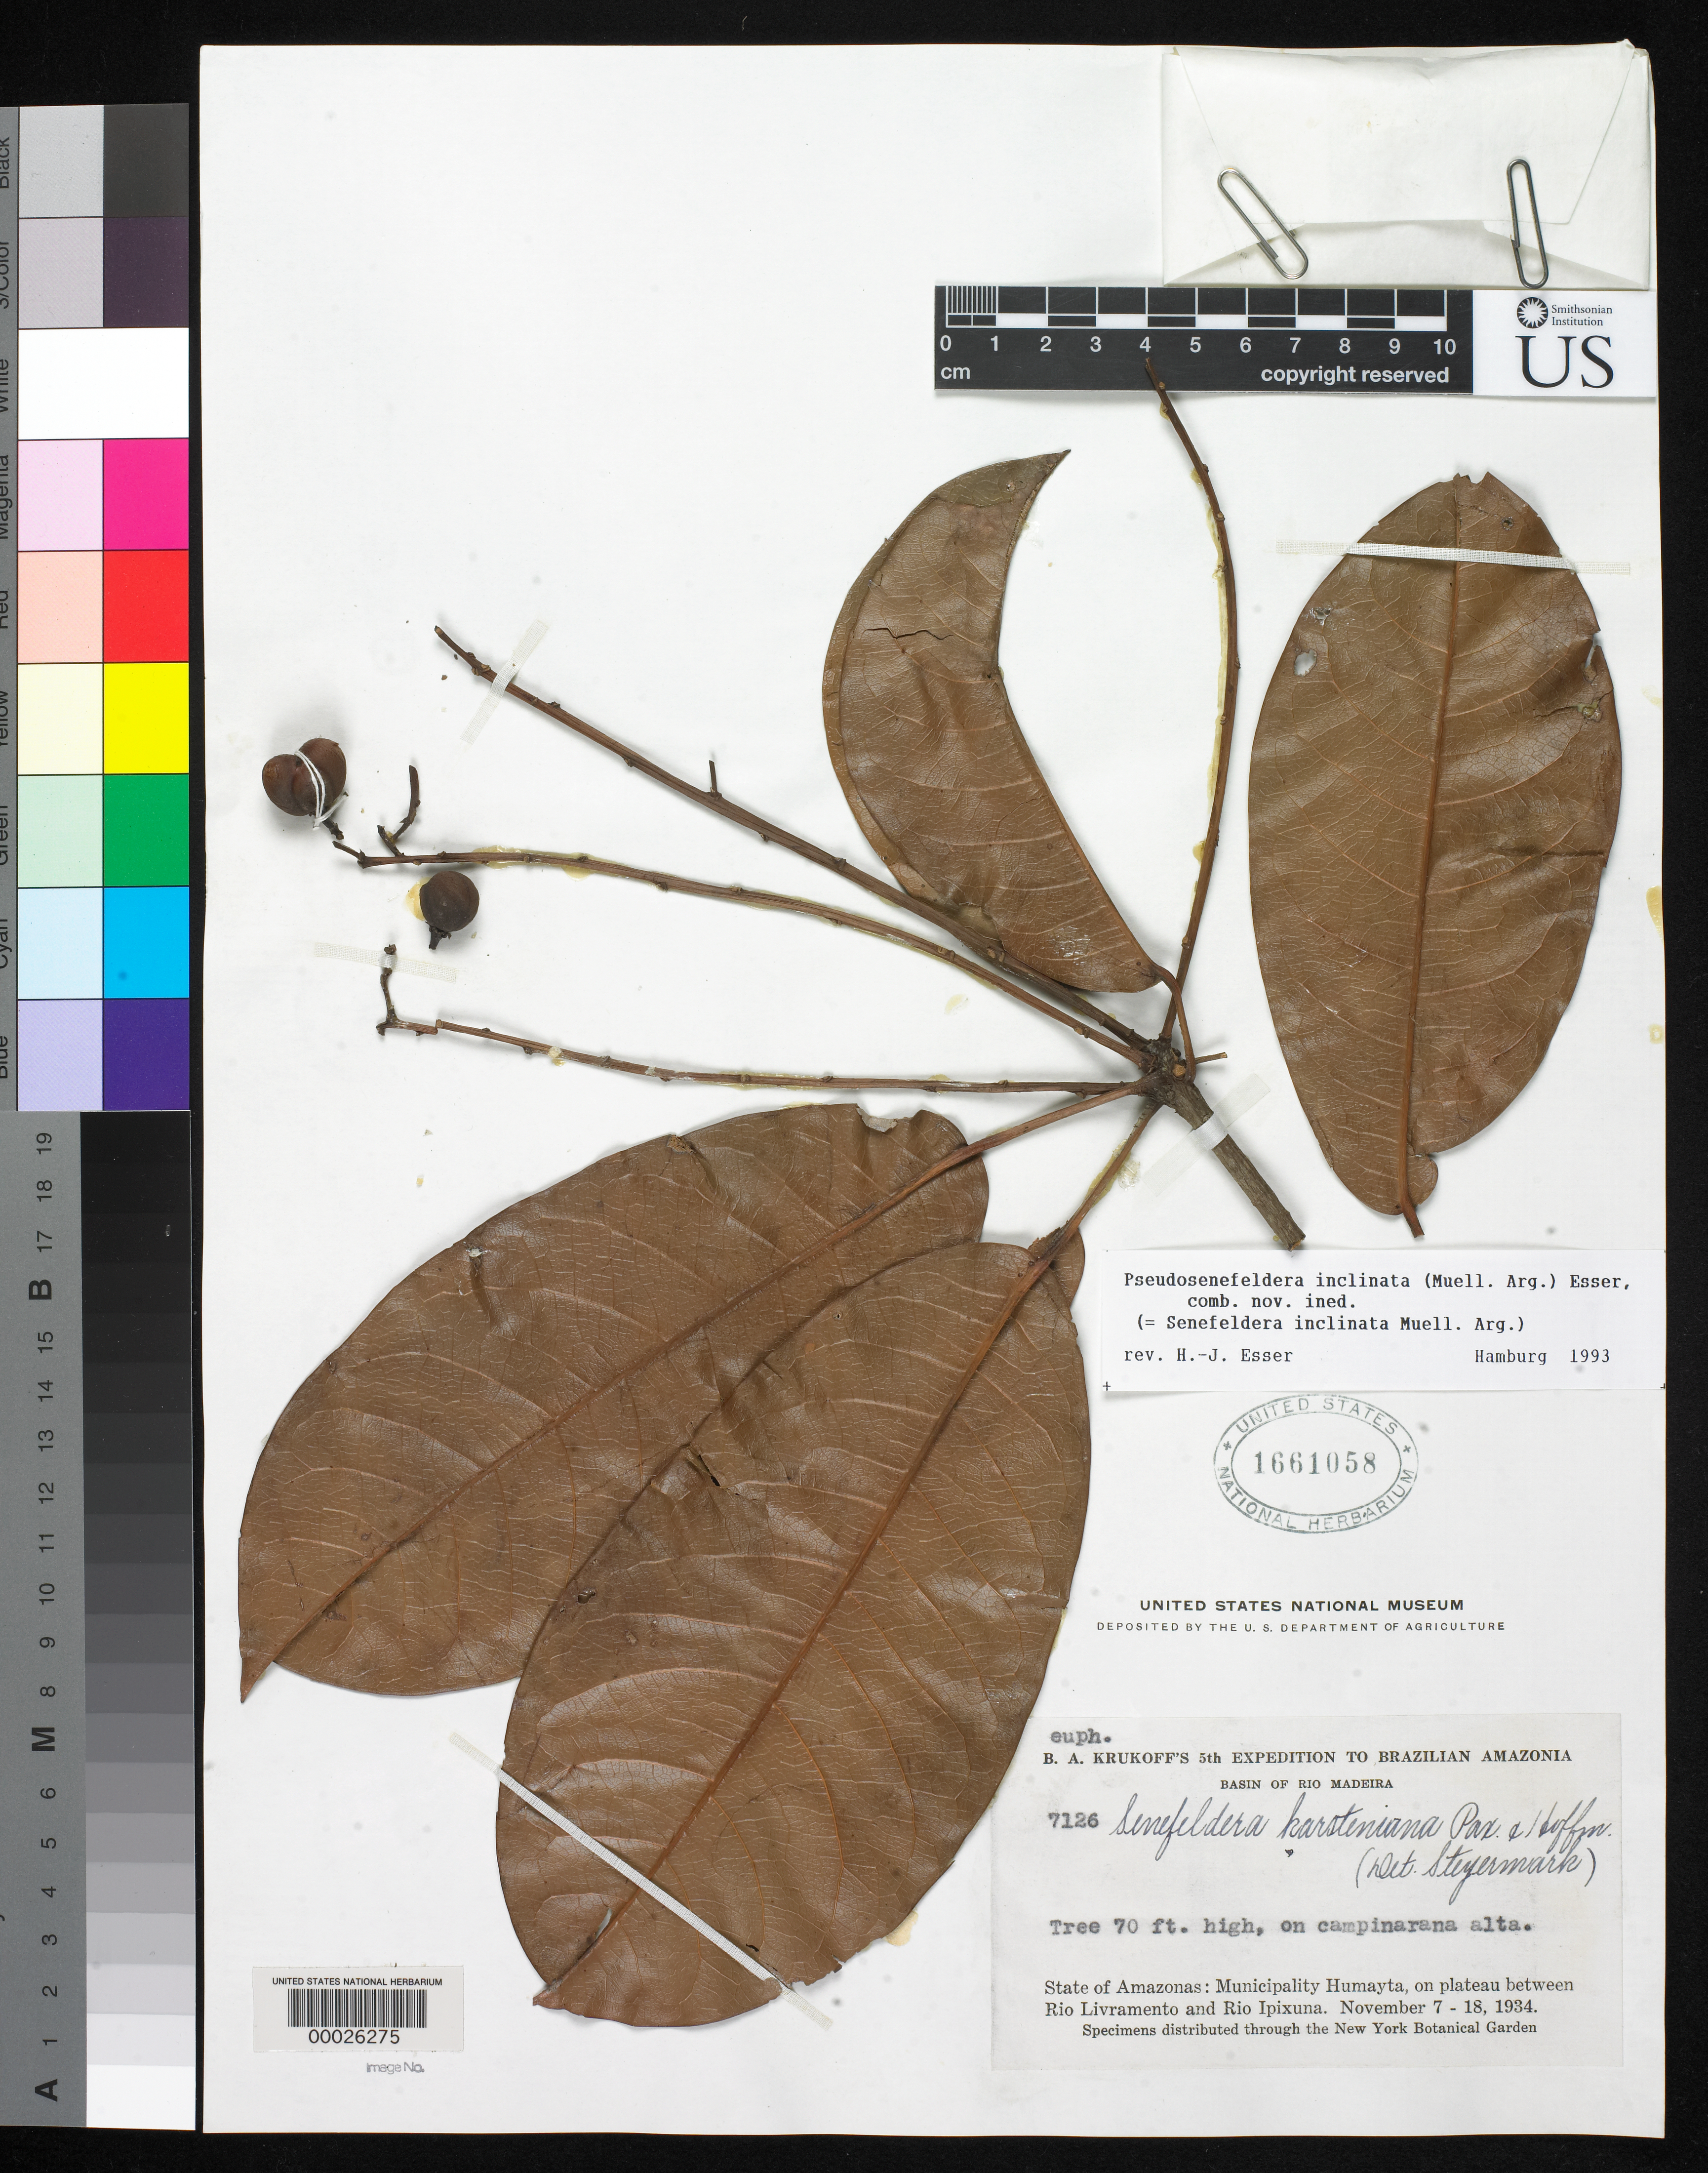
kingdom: Plantae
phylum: Tracheophyta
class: Magnoliopsida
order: Malpighiales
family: Euphorbiaceae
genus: Senefeldera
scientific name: Senefeldera nitida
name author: Croizat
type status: Isotype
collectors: B. A. Krukoff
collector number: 7126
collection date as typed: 07 Nov 1934 to 18 Nov 1934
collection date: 1934-11-07/1934-11-18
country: Brazil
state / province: Amazonas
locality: Between Rio Livramento and Rio Ipixuna, basin Rio Madeira, Humayta.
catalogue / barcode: US 1661058